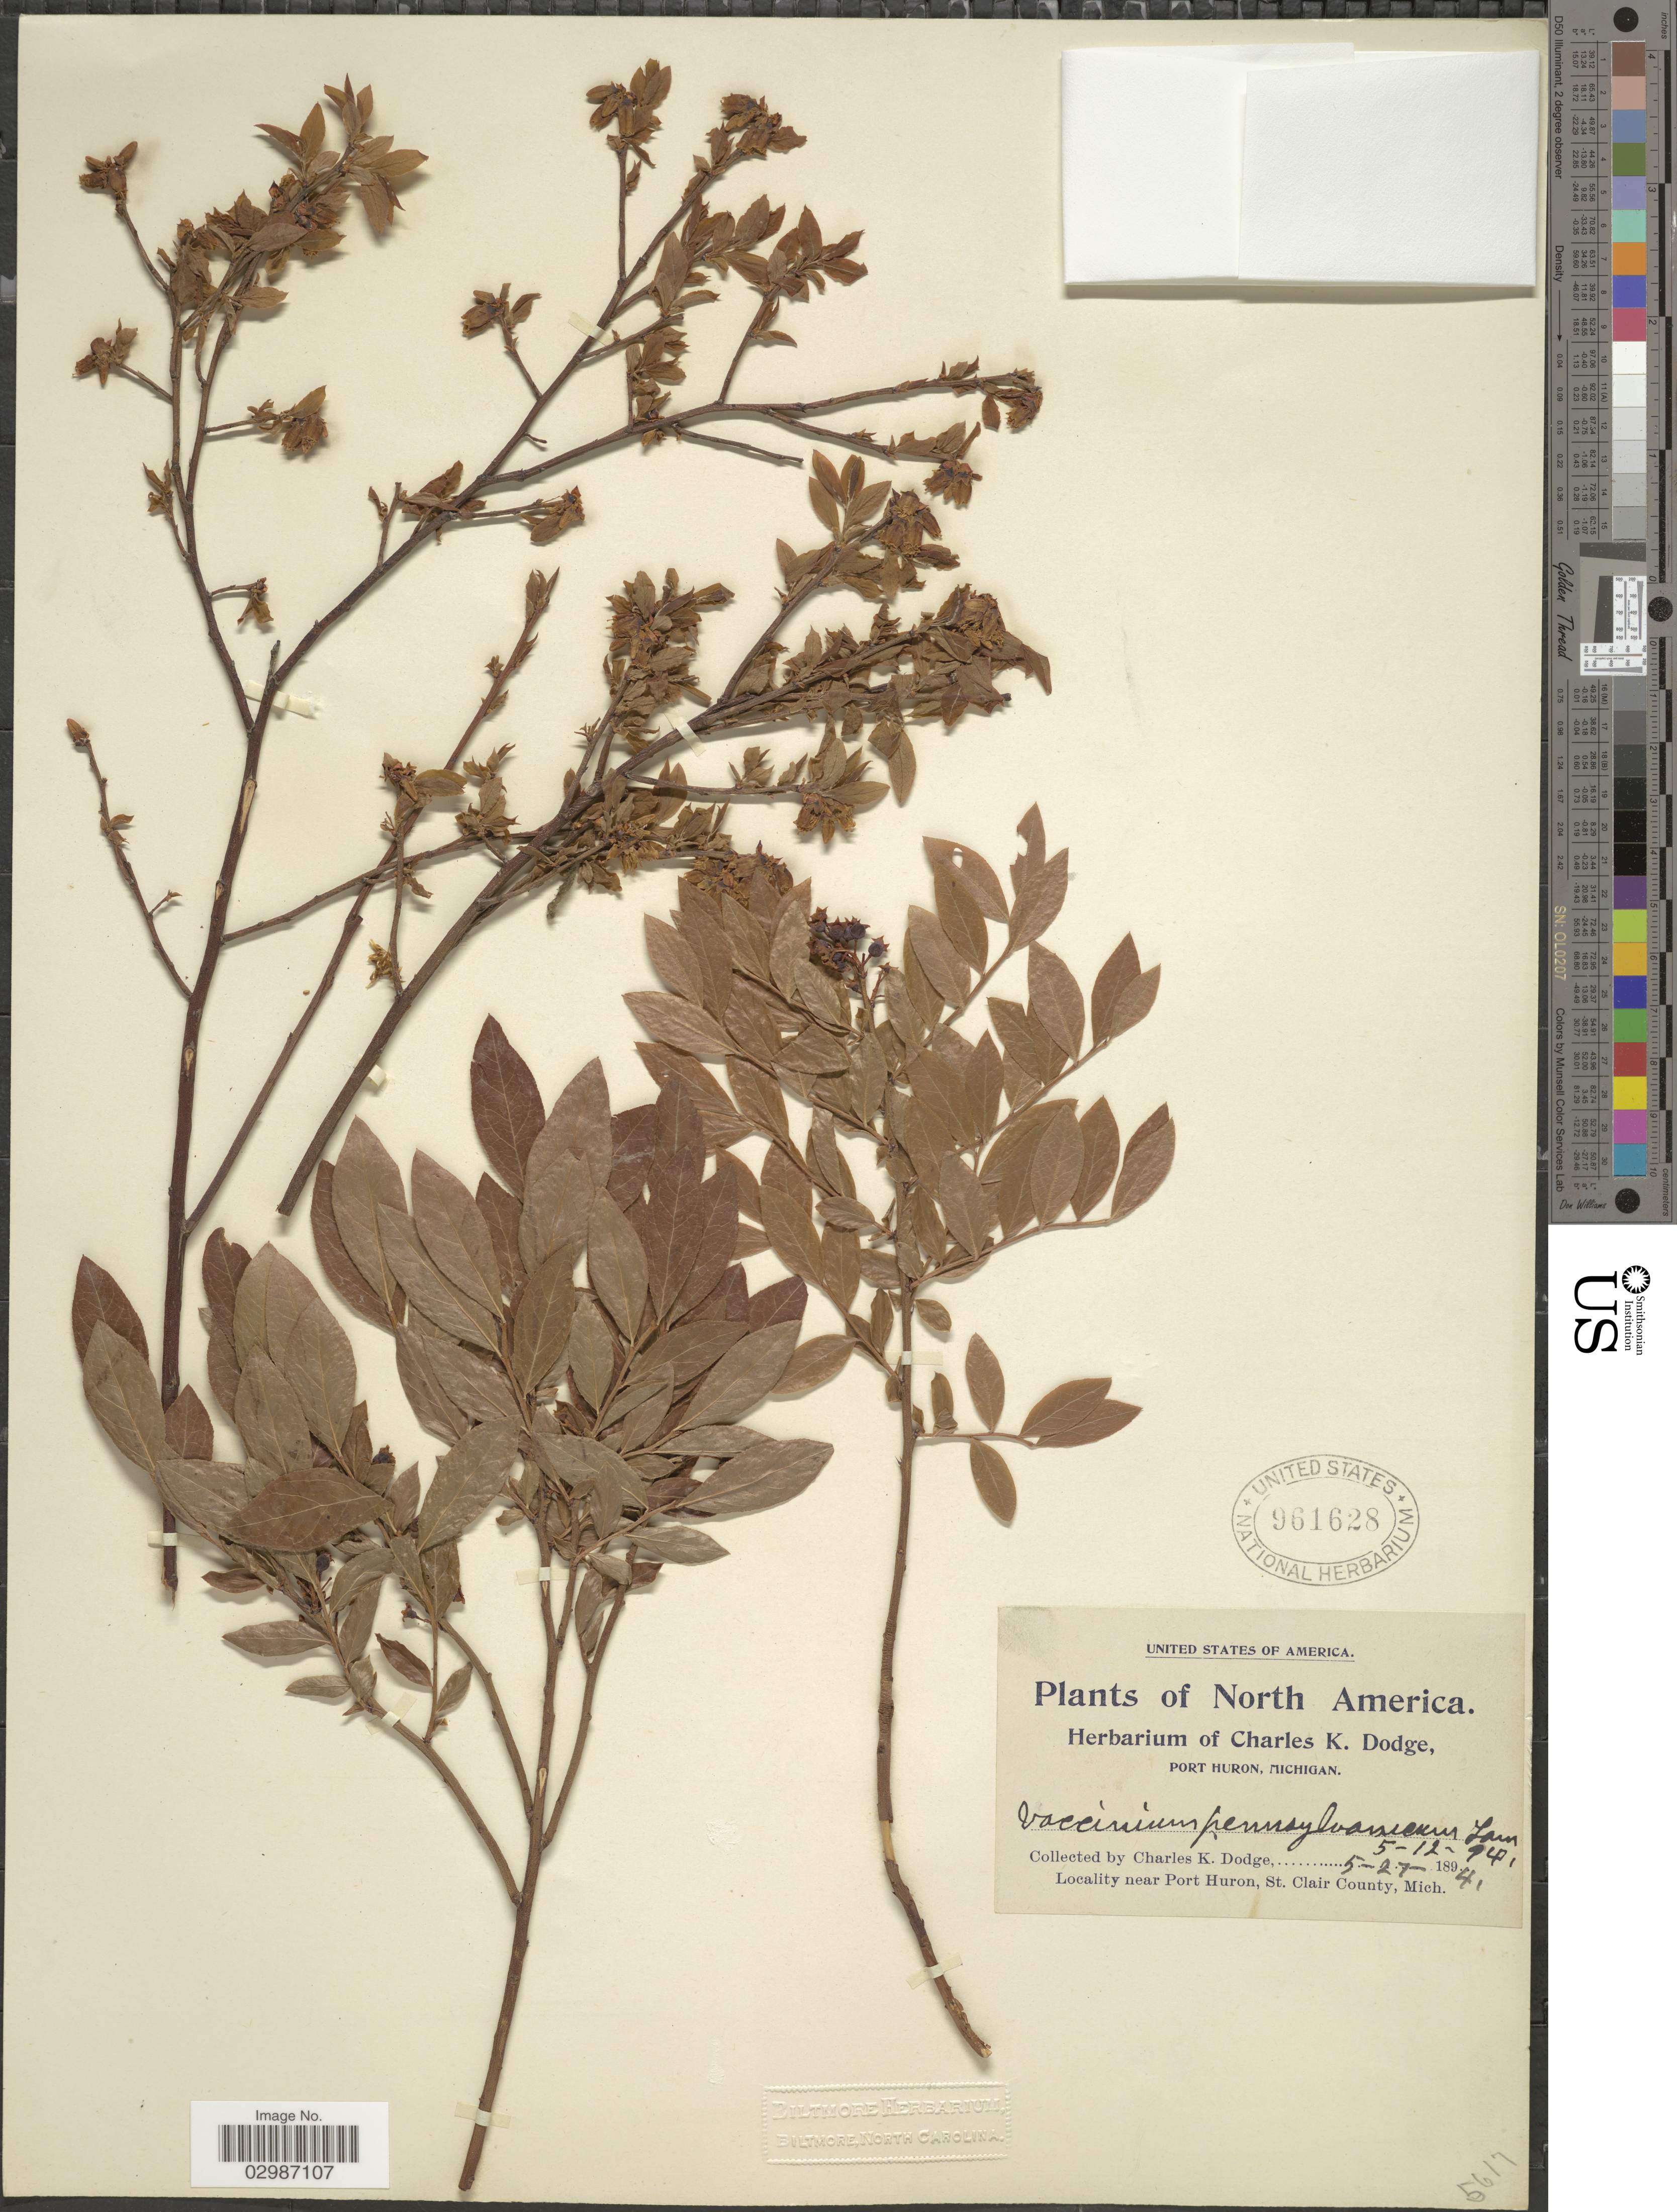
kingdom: Plantae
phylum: Tracheophyta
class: Magnoliopsida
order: Ericales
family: Ericaceae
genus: Vaccinium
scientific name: Vaccinium angustifolium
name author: Aiton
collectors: C. K. Dodge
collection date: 1894-05-12/1894-05-27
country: United States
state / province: Michigan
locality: Near Port Huron, St. Clair County.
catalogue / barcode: US 961628